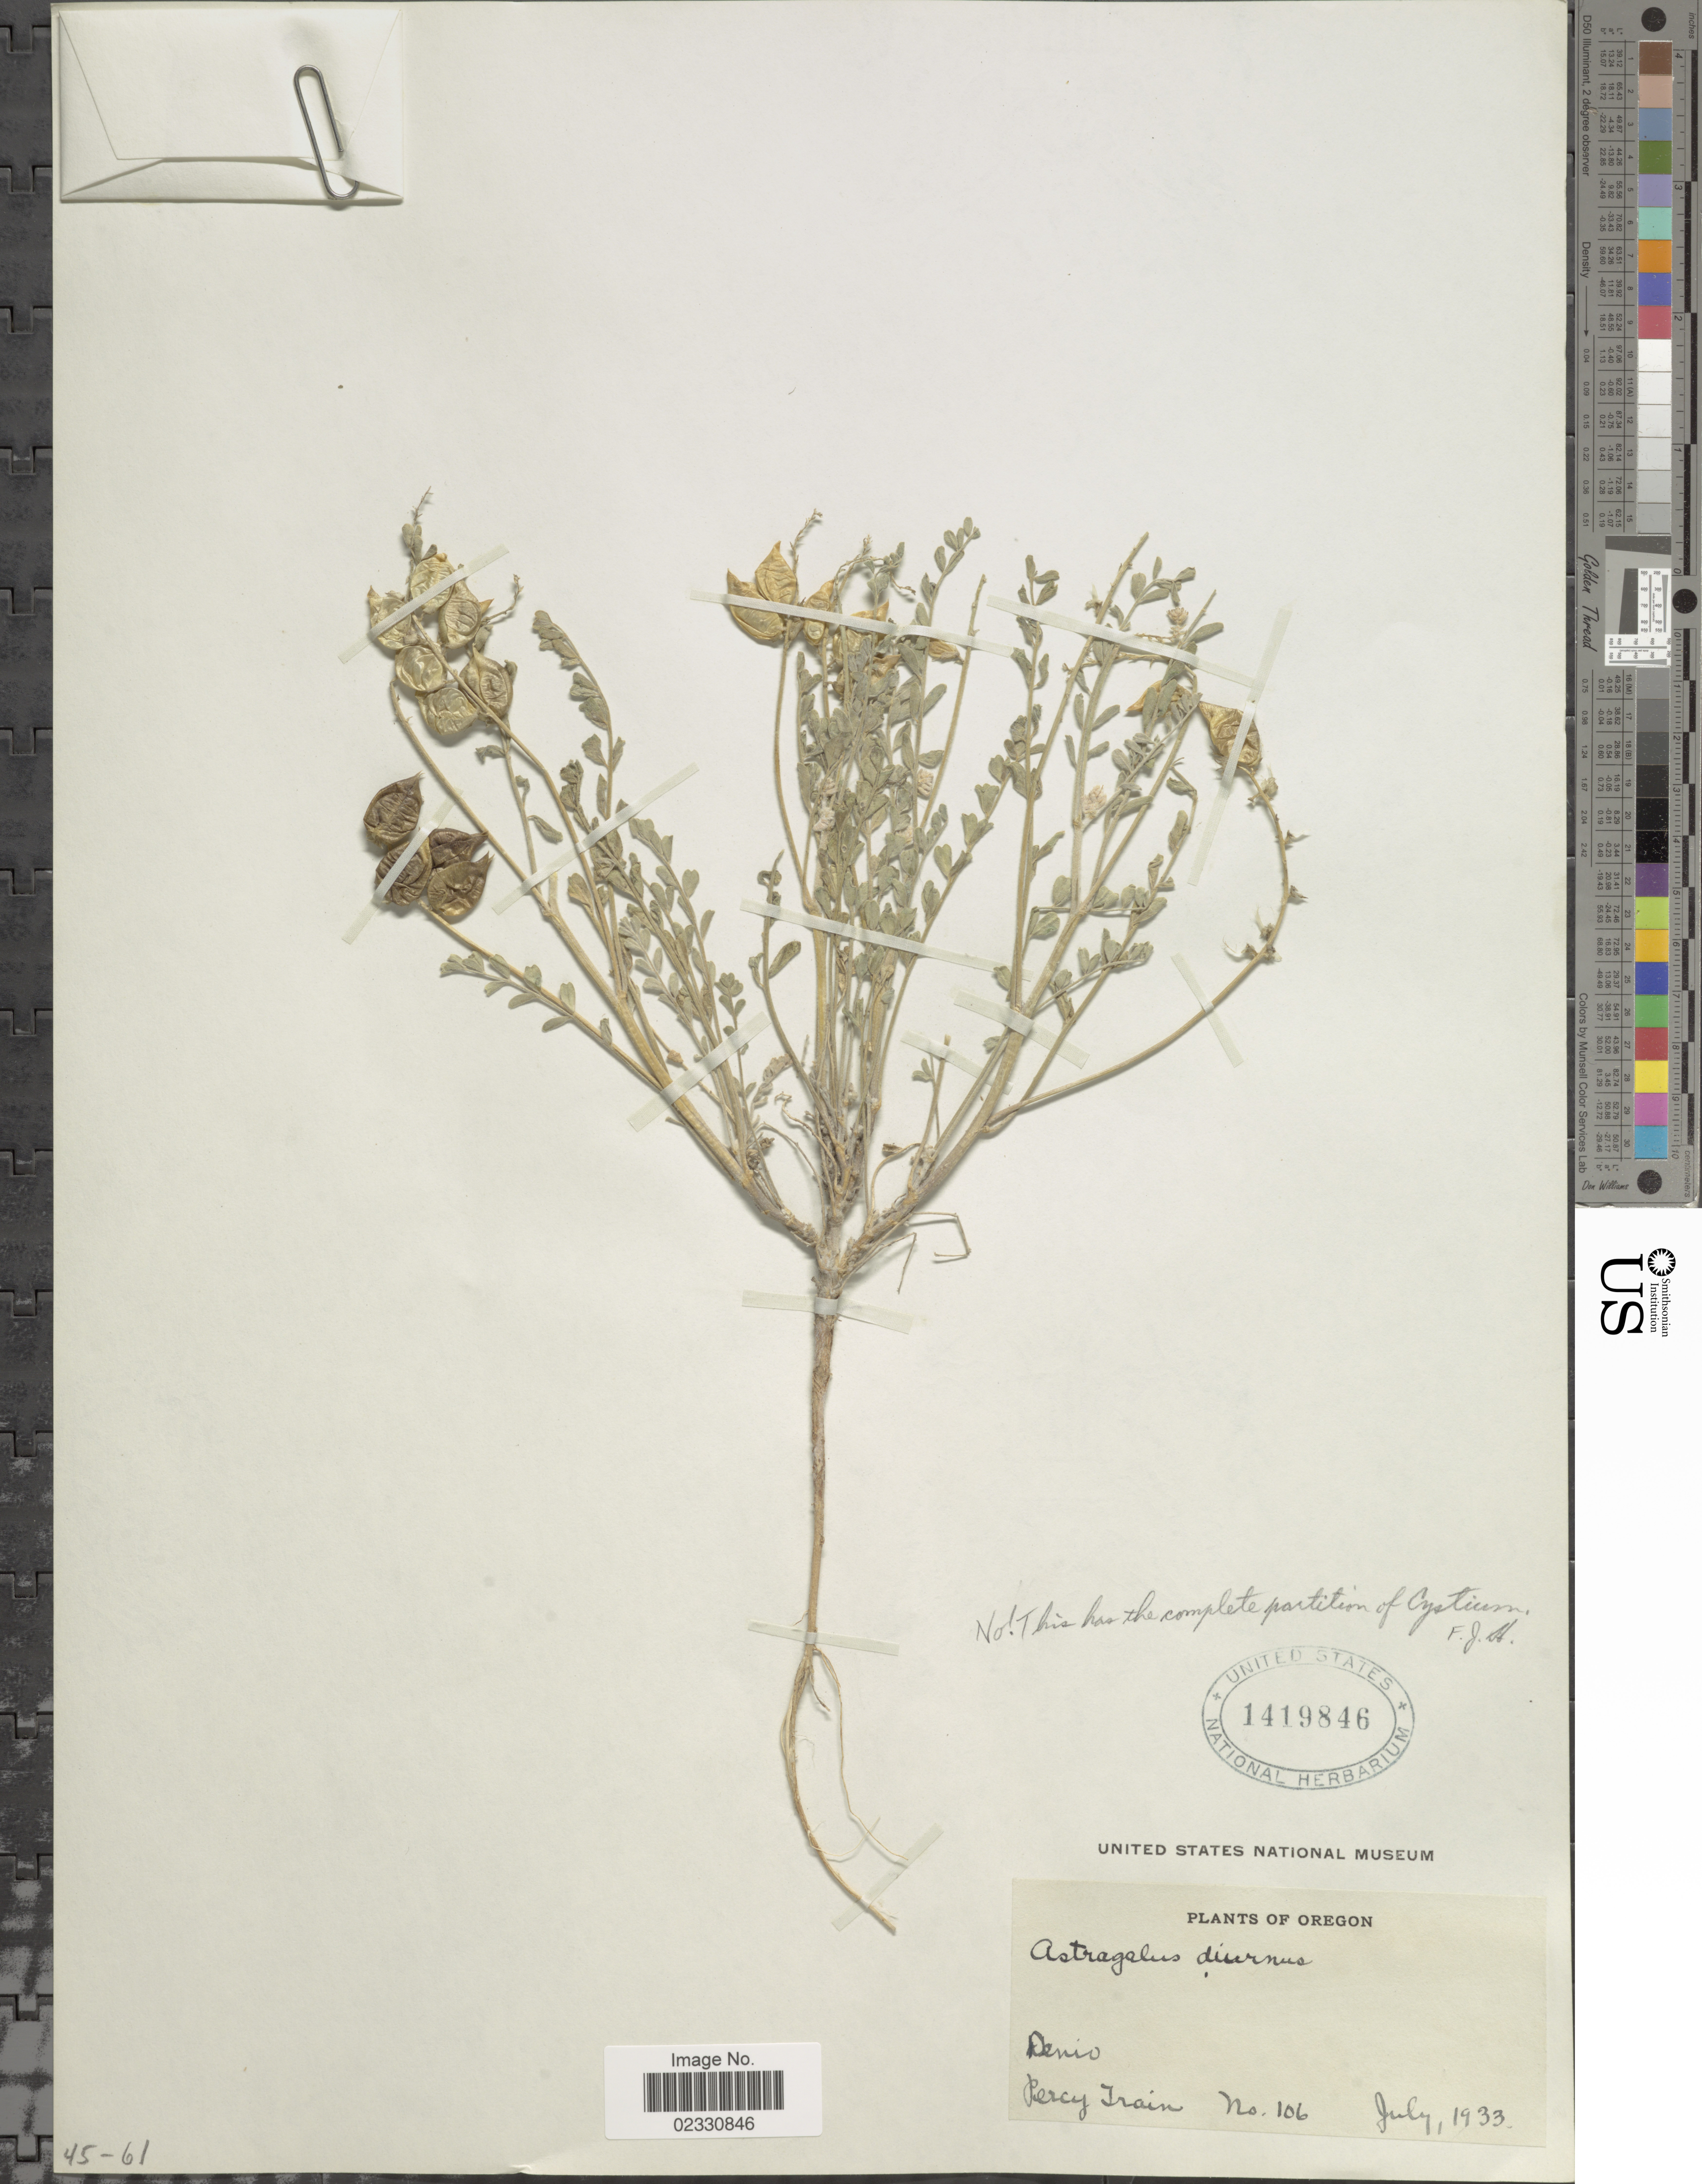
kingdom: Plantae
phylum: Tracheophyta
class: Magnoliopsida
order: Fabales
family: Fabaceae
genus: Astragalus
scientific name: Astragalus diurnus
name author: S. Watson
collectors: P. Train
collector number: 106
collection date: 1933-07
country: United States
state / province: Oregon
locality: Denio.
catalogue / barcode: US 1419846